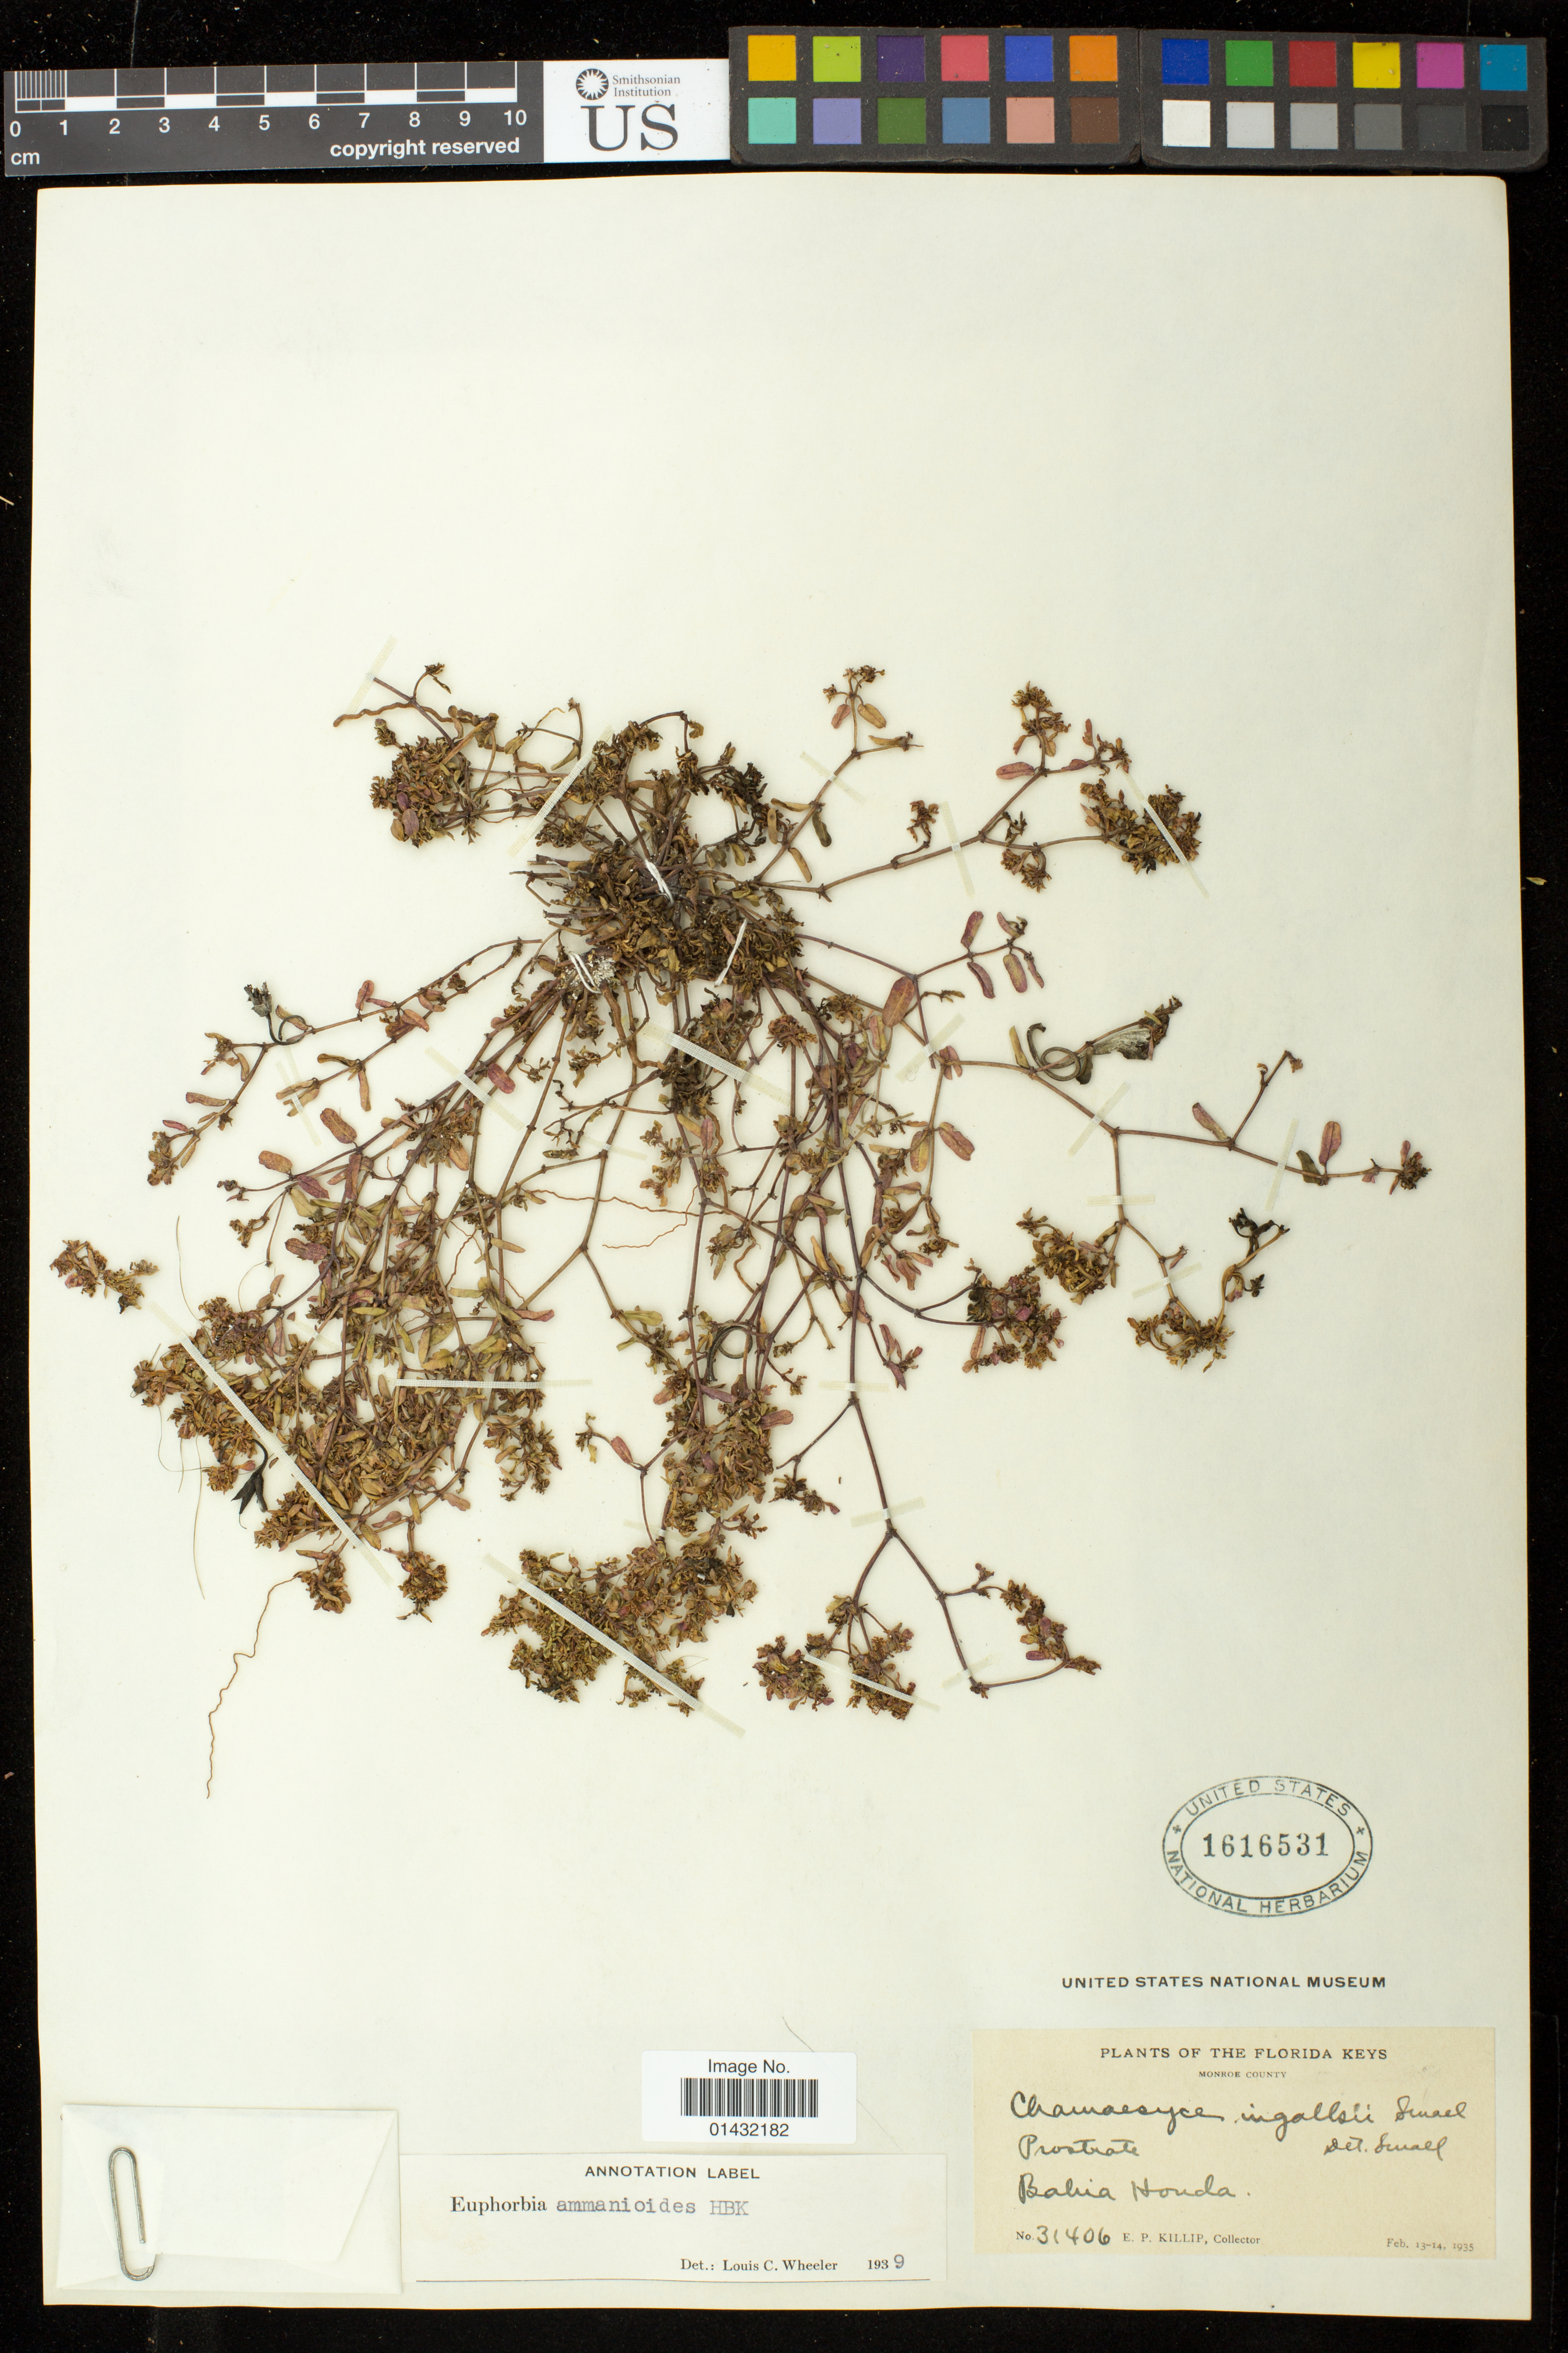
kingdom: Plantae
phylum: Tracheophyta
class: Magnoliopsida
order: Malpighiales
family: Euphorbiaceae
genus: Euphorbia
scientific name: Euphorbia bombensis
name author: Jacq.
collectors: E. P. Killip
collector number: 31406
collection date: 1935-02-13/1935-02-14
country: United States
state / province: Florida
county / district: Monroe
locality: Bahia Honda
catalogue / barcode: US 1616531